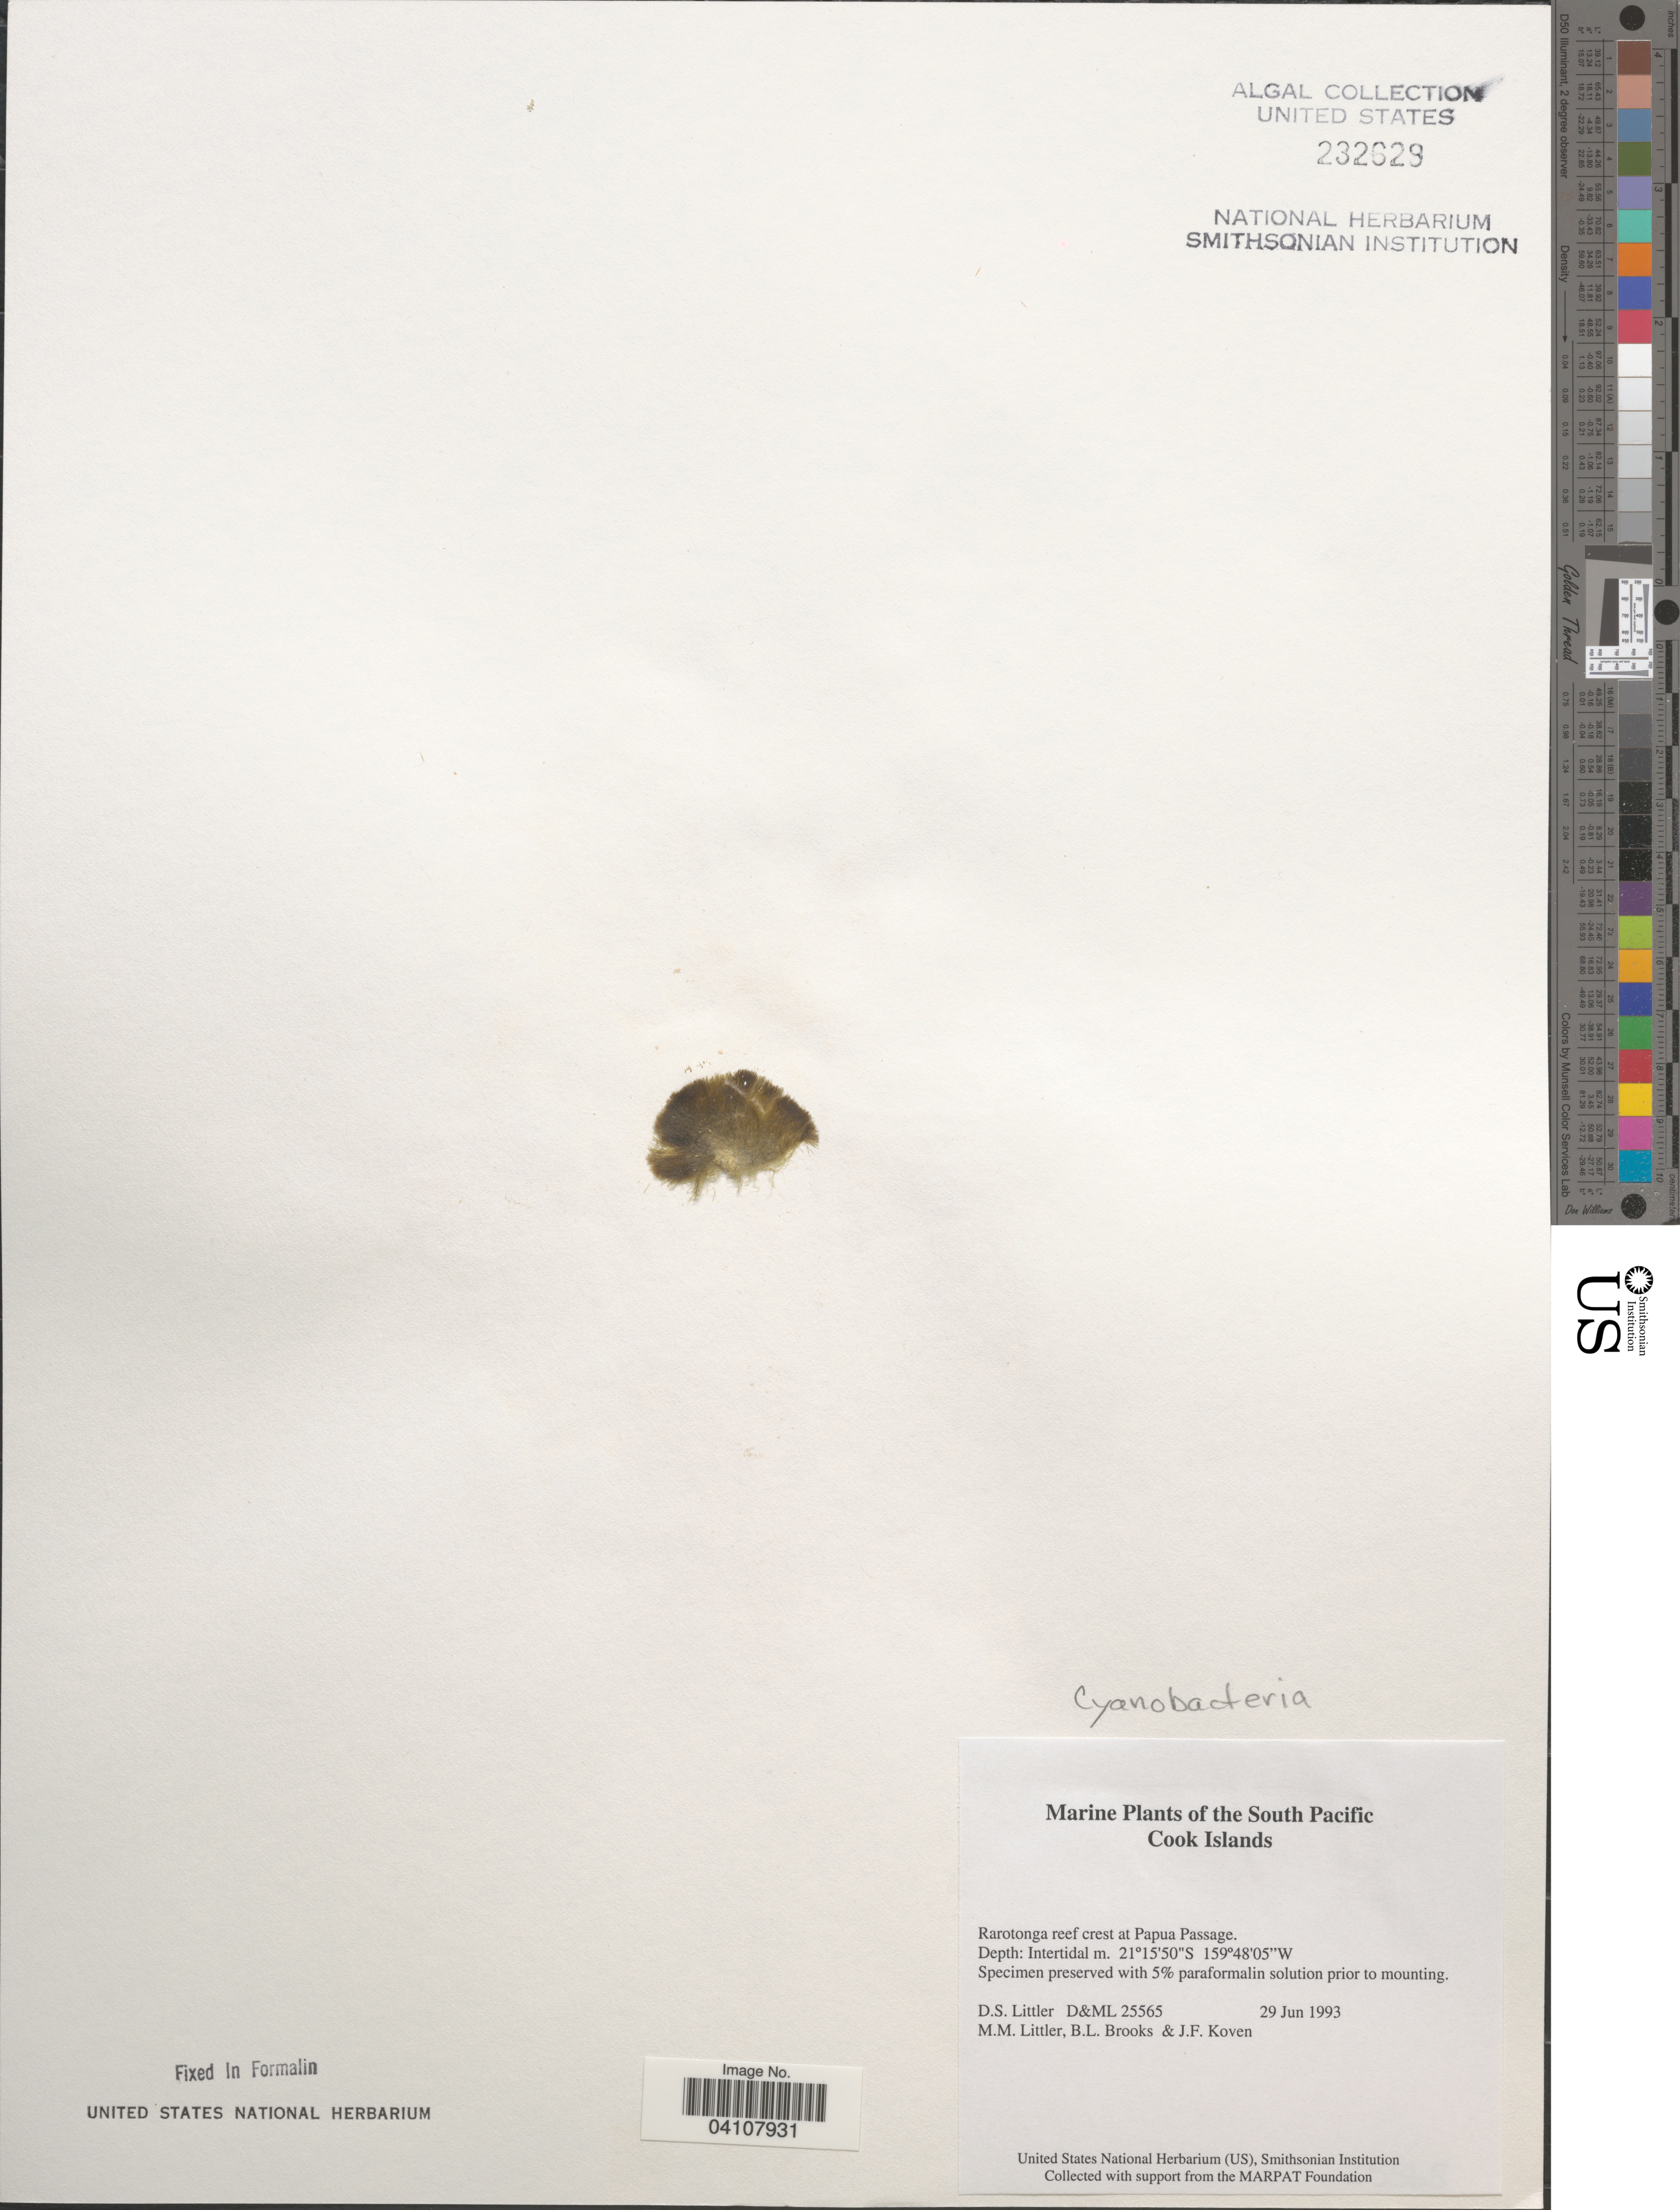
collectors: D. S. Littler, B. Brooks & J. Koven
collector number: D&ML25565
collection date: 1993-06-29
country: Cook Islands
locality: The South Pacific. Rarotonga reef crest at Papua Passage.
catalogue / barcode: US 232629